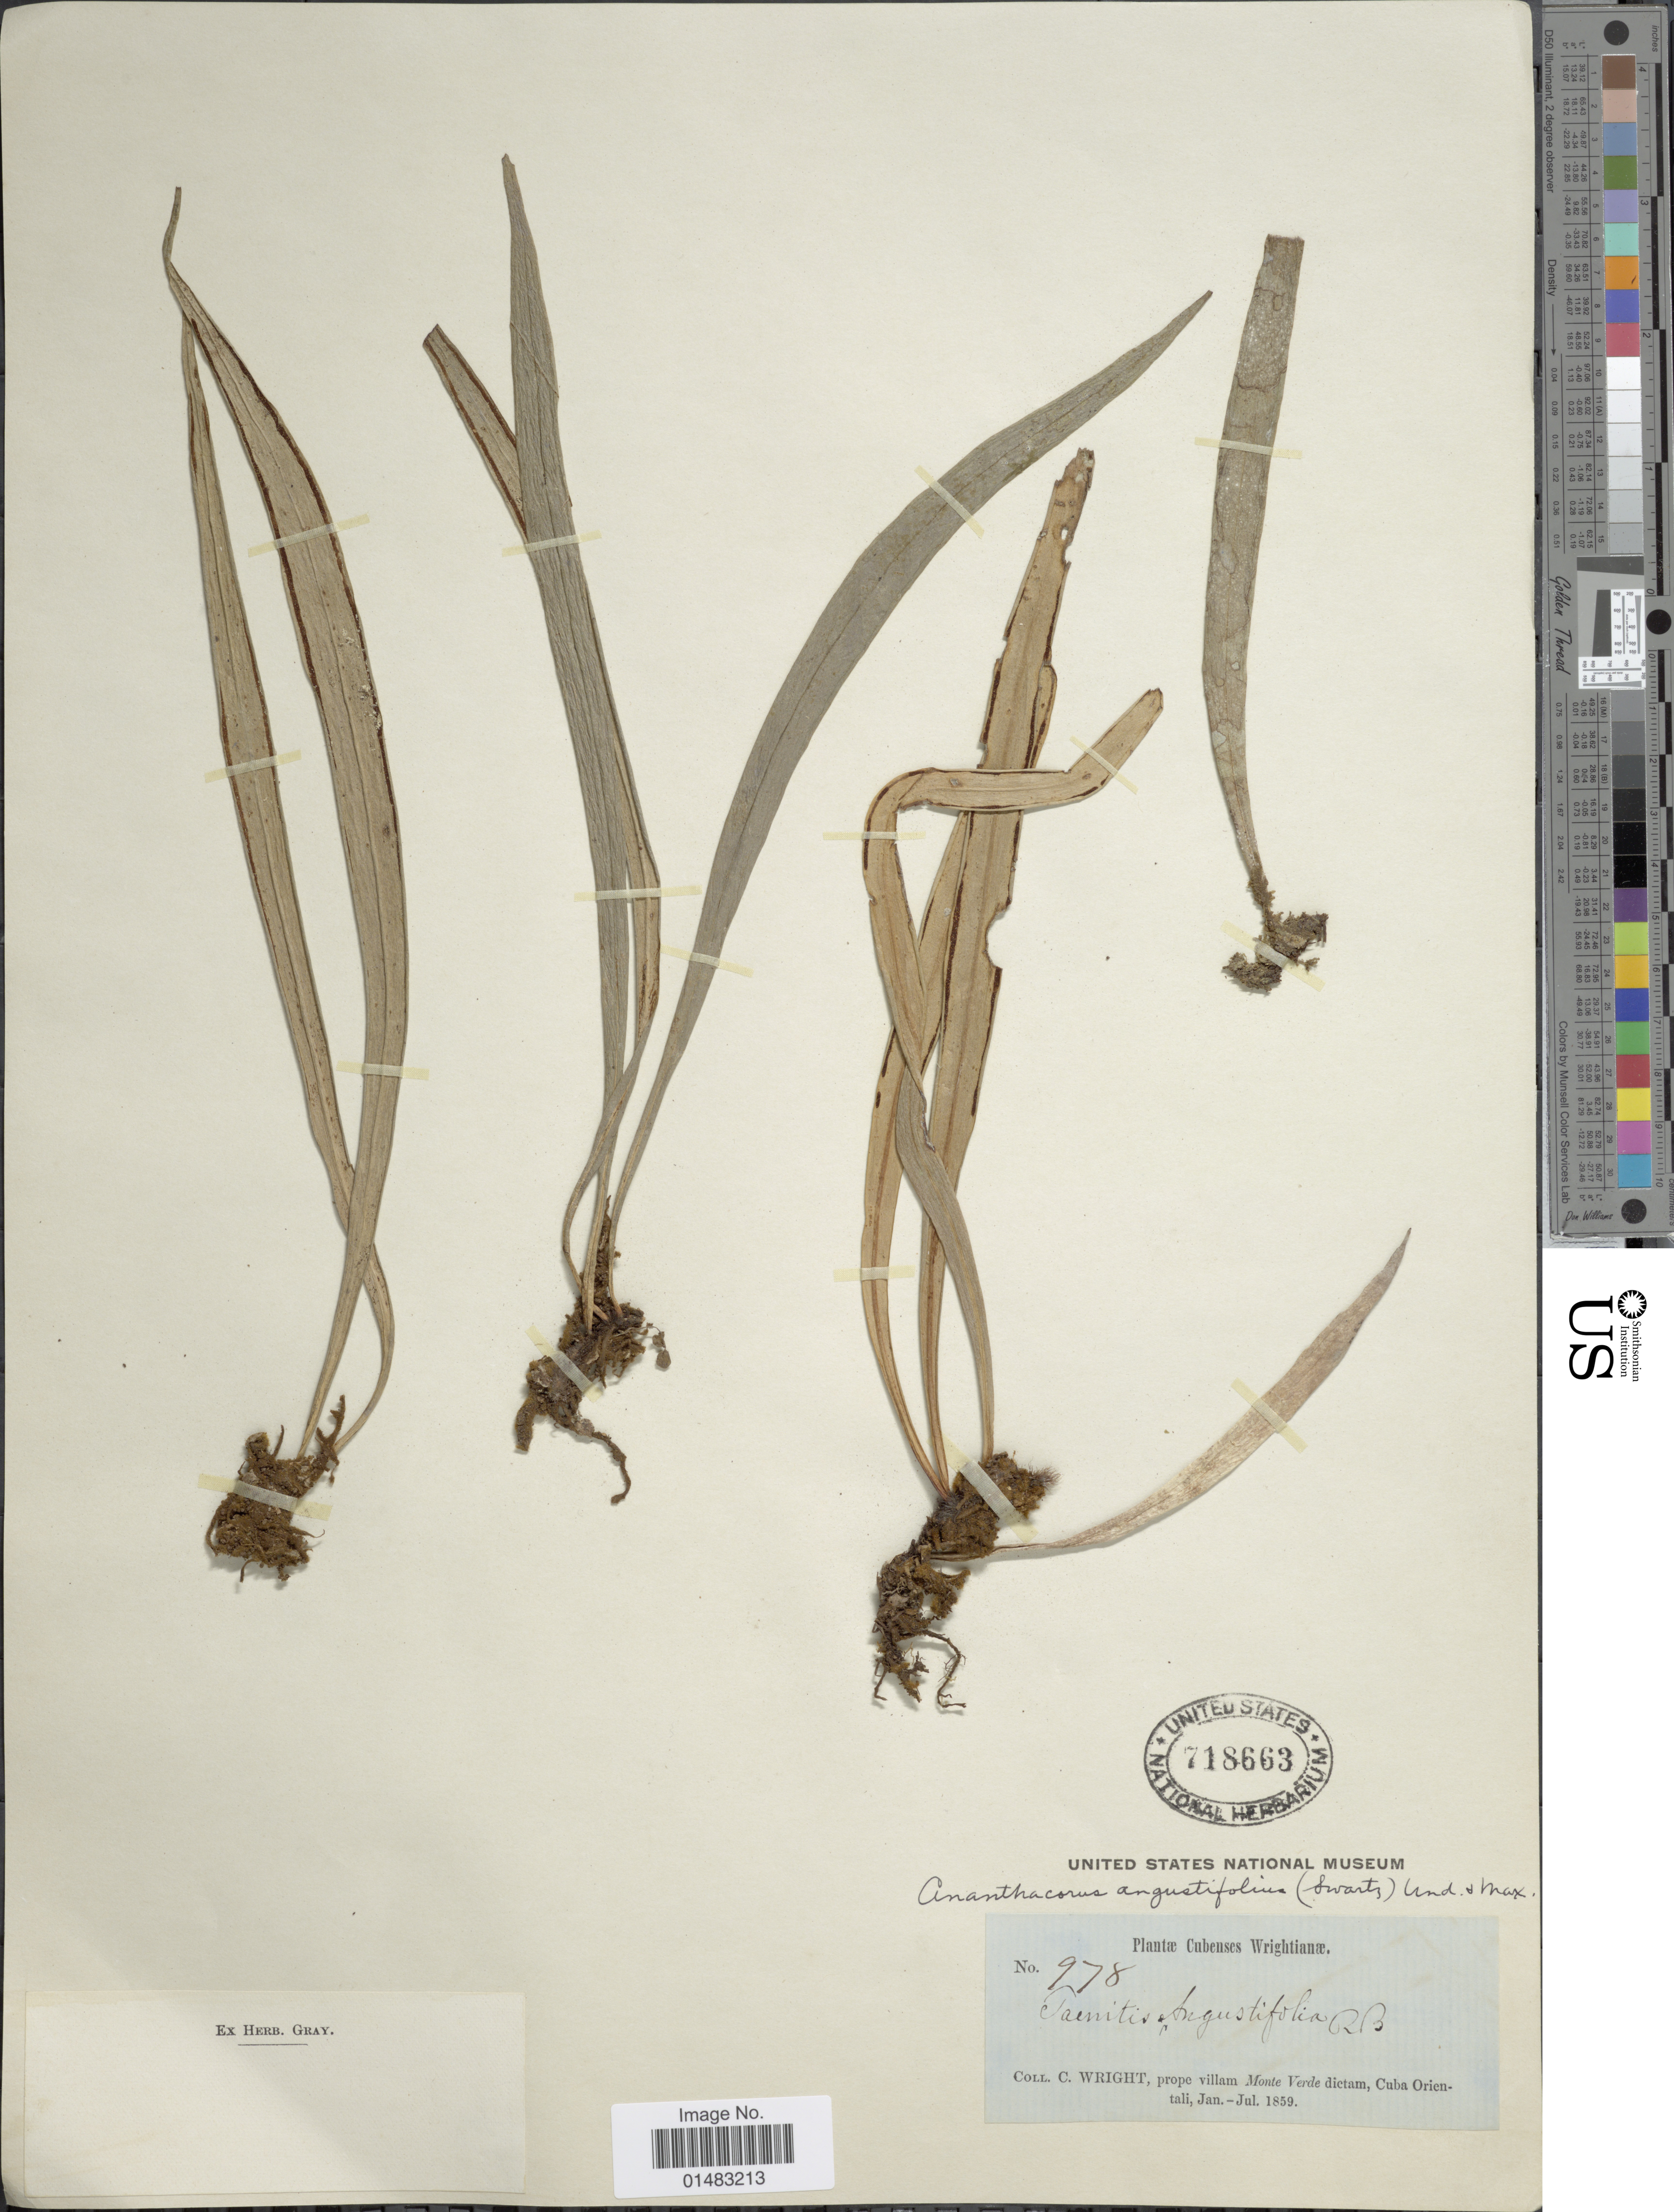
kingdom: Plantae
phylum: Tracheophyta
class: Polypodiopsida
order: Polypodiales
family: Pteridaceae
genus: Ananthacorus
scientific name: Ananthacorus angustifolius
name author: (Sw.) Underw. & Maxon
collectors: C. Wright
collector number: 978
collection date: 1859-01/1859-07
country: Cuba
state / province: Oriente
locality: Prope villam Monte Verde dictam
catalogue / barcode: US 718663